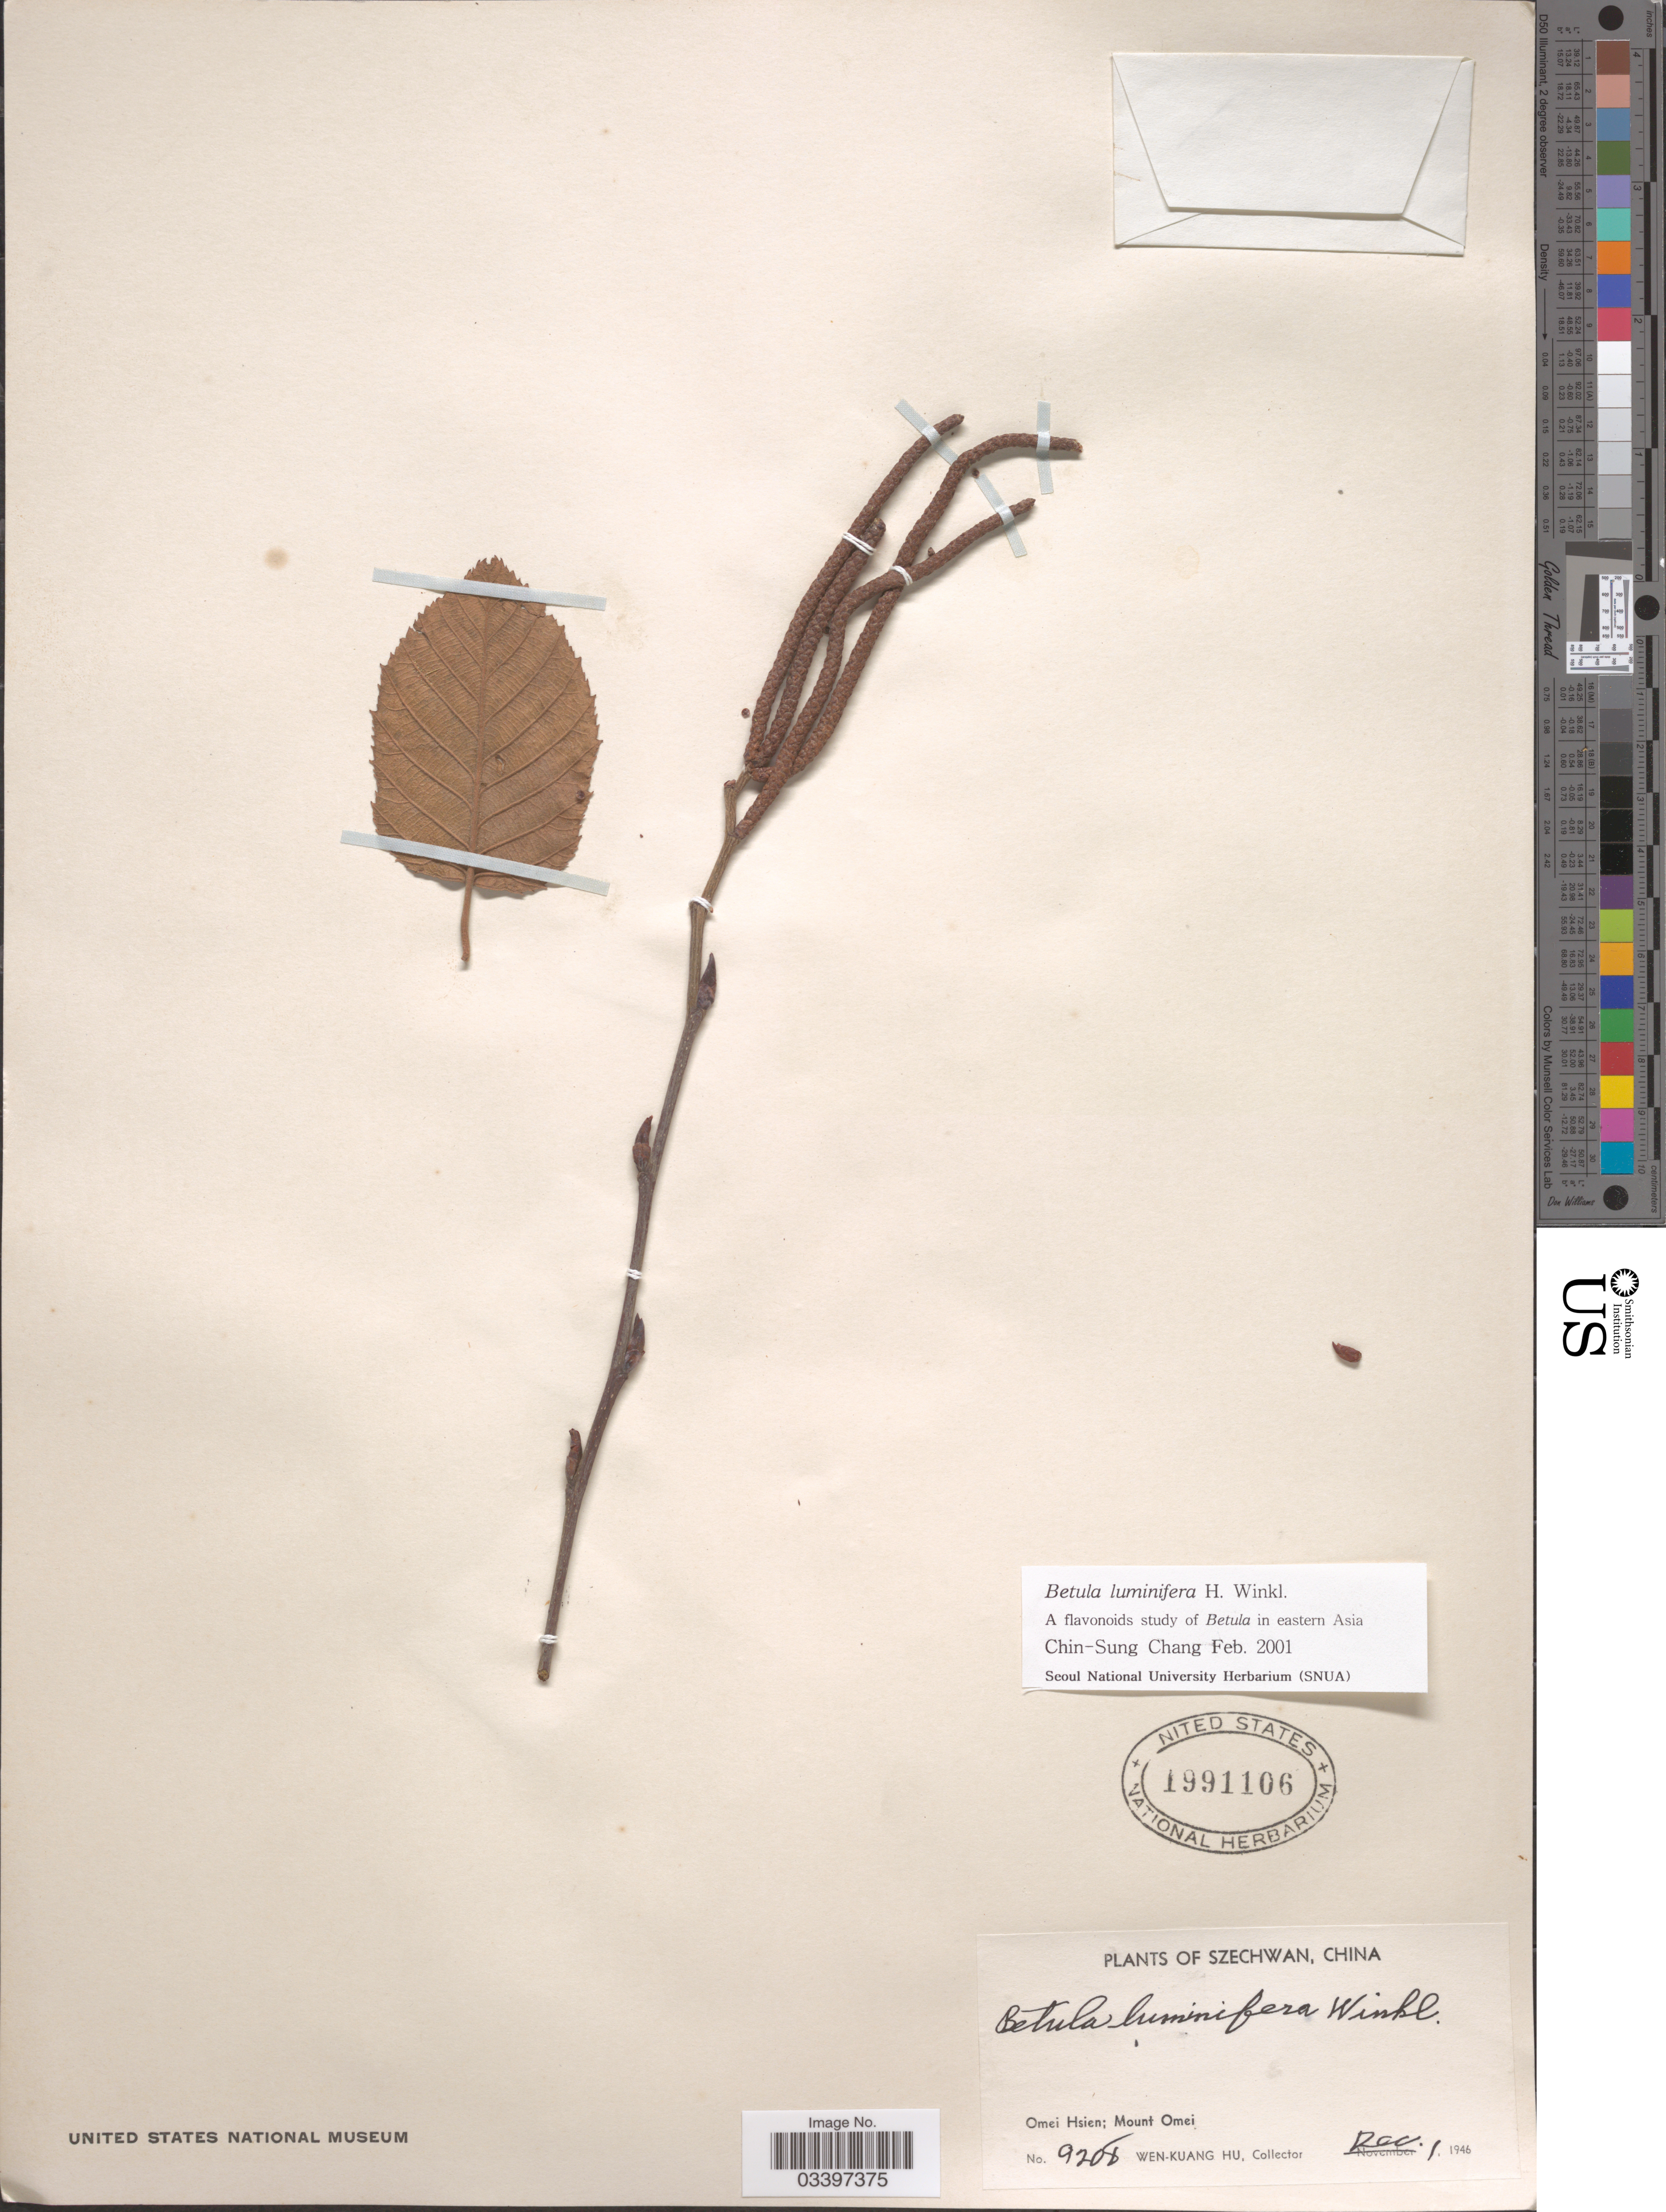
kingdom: Plantae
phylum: Tracheophyta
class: Magnoliopsida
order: Fagales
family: Betulaceae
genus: Betula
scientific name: Betula luminifera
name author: H.J.P. Winkl.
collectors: W. K. Hu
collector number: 9208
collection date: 1946-12-01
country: China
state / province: Sichuan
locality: Szechwan. Omei Hsien; Mount Omei.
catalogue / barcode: US 1991106